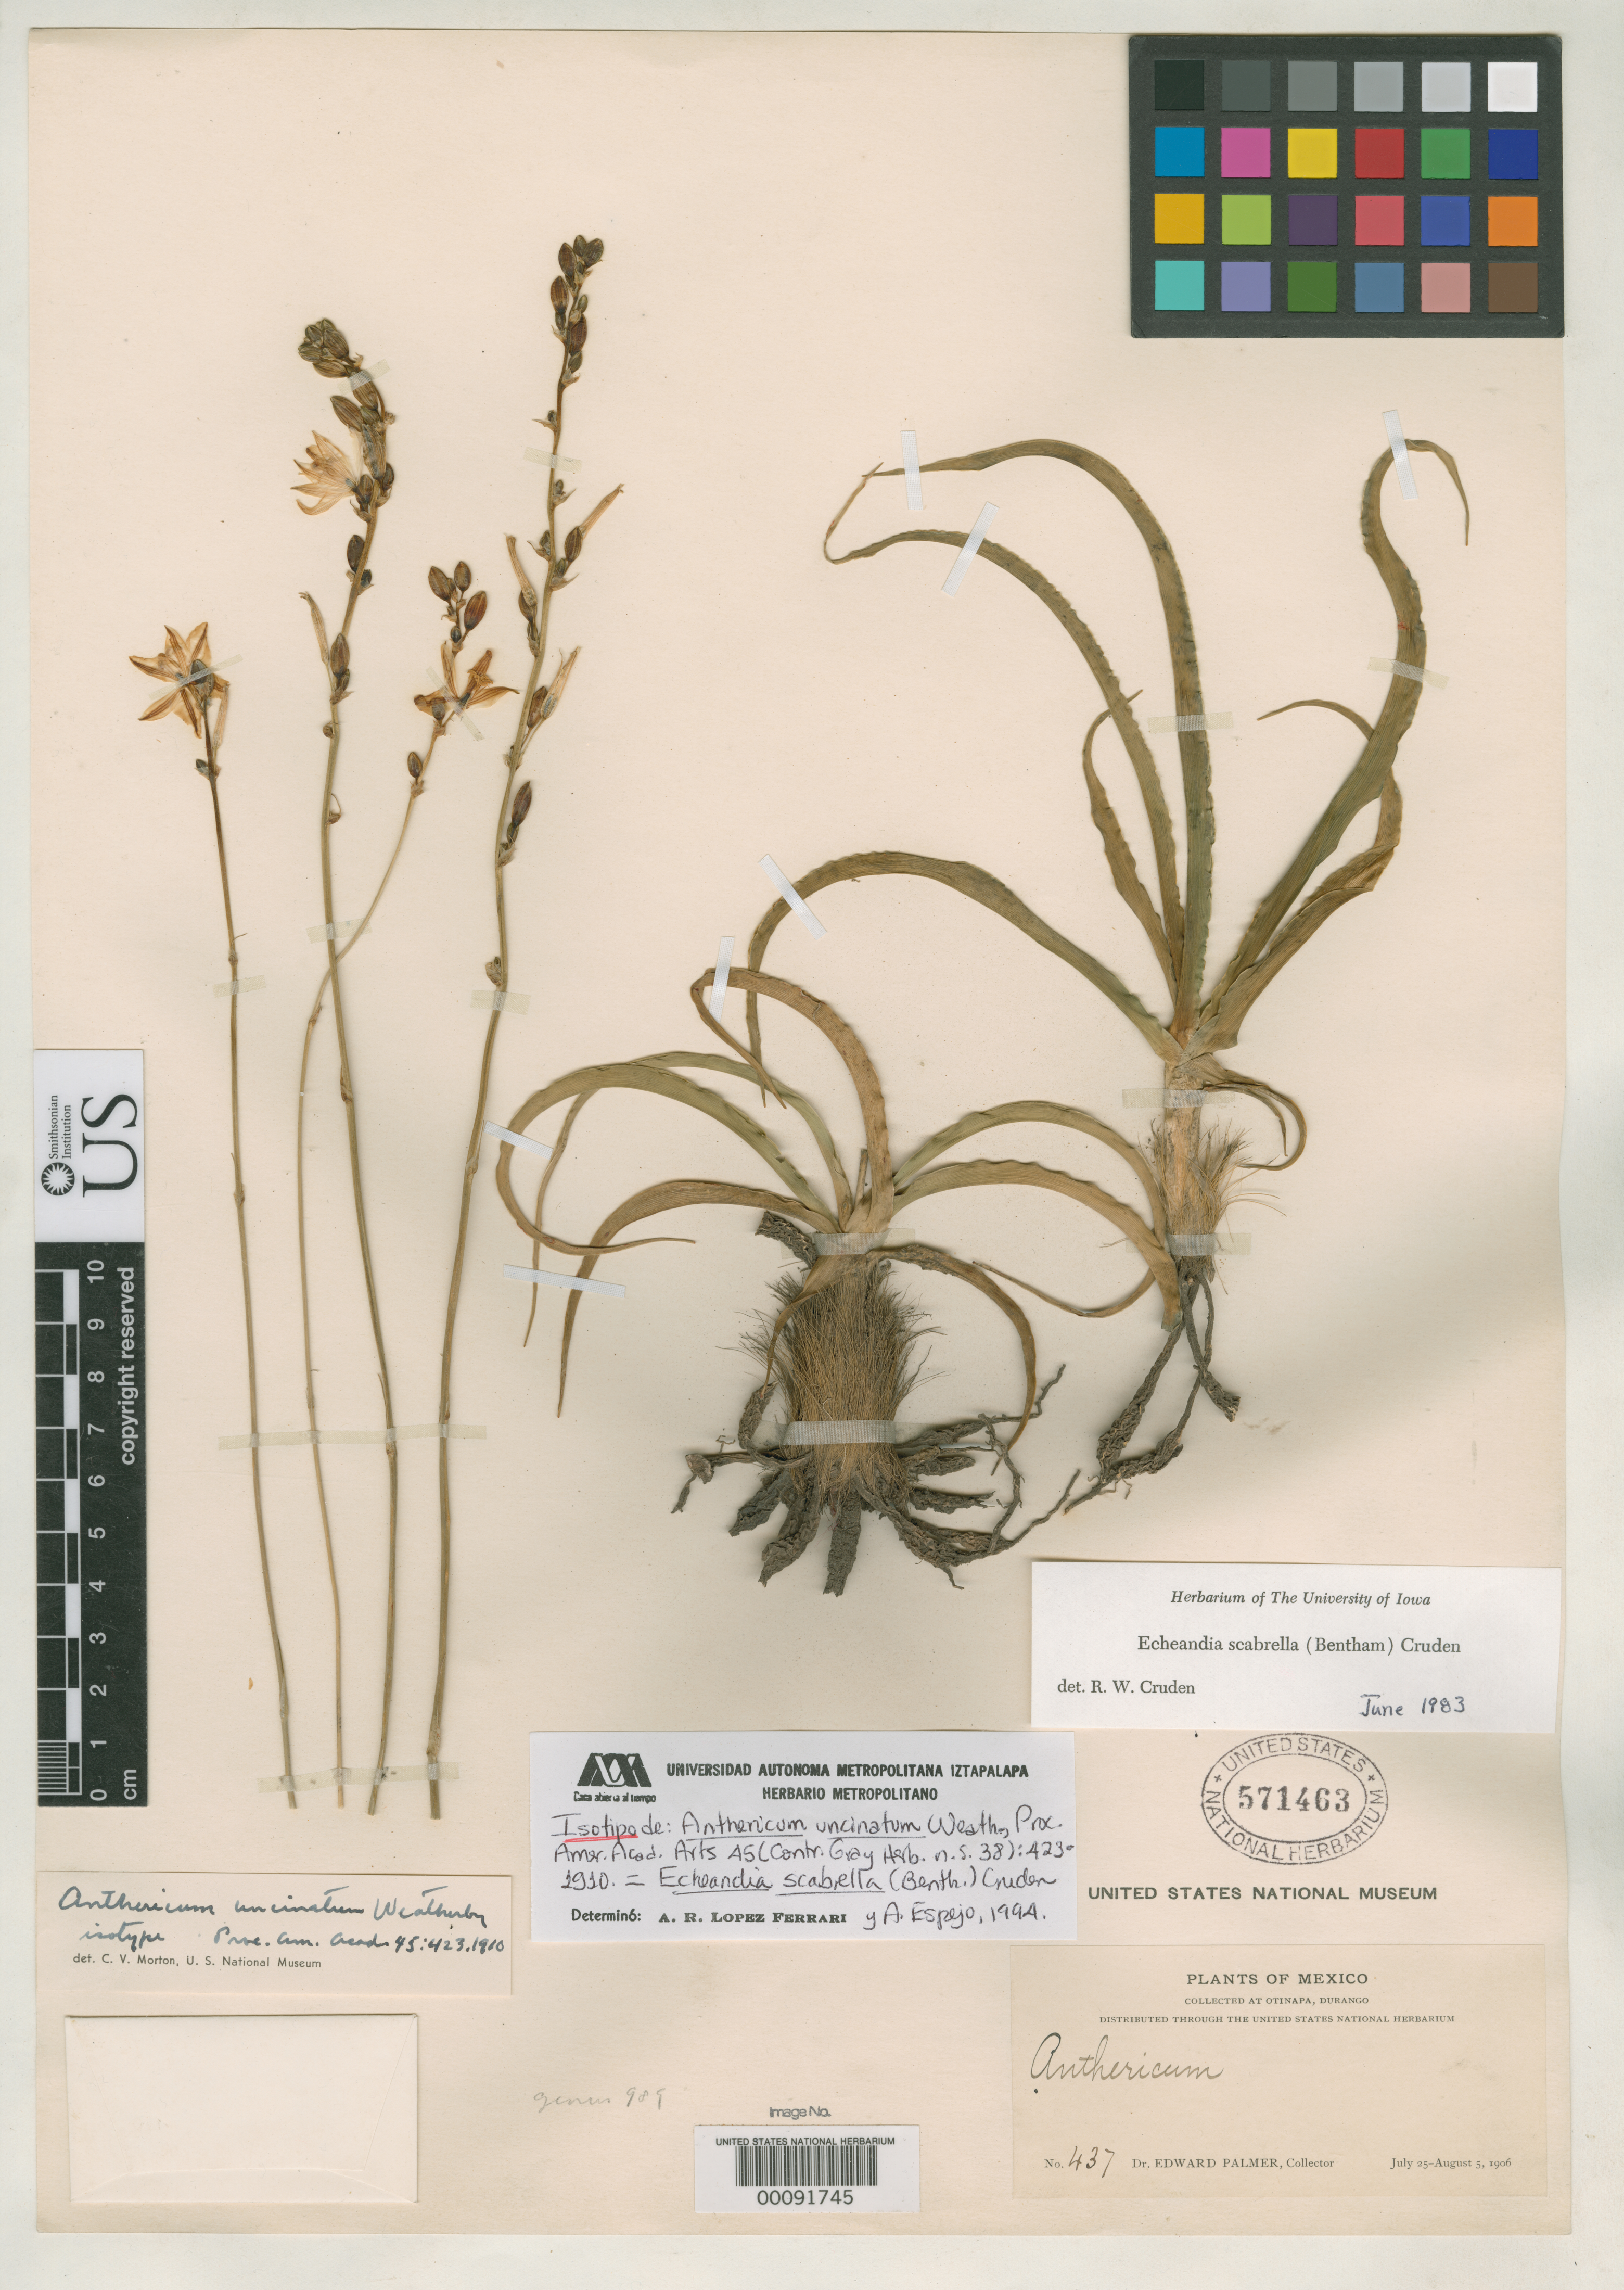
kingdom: Plantae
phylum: Tracheophyta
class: Liliopsida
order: Asparagales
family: Asparagaceae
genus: Anthericum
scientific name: Anthericum uncinatum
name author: Weath.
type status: Isotype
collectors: E. Palmer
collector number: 437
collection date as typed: Jul 1906 to -- Aug 1906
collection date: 1906-07/1906-08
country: Mexico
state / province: Durango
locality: Otinapa.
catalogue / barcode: US 571463